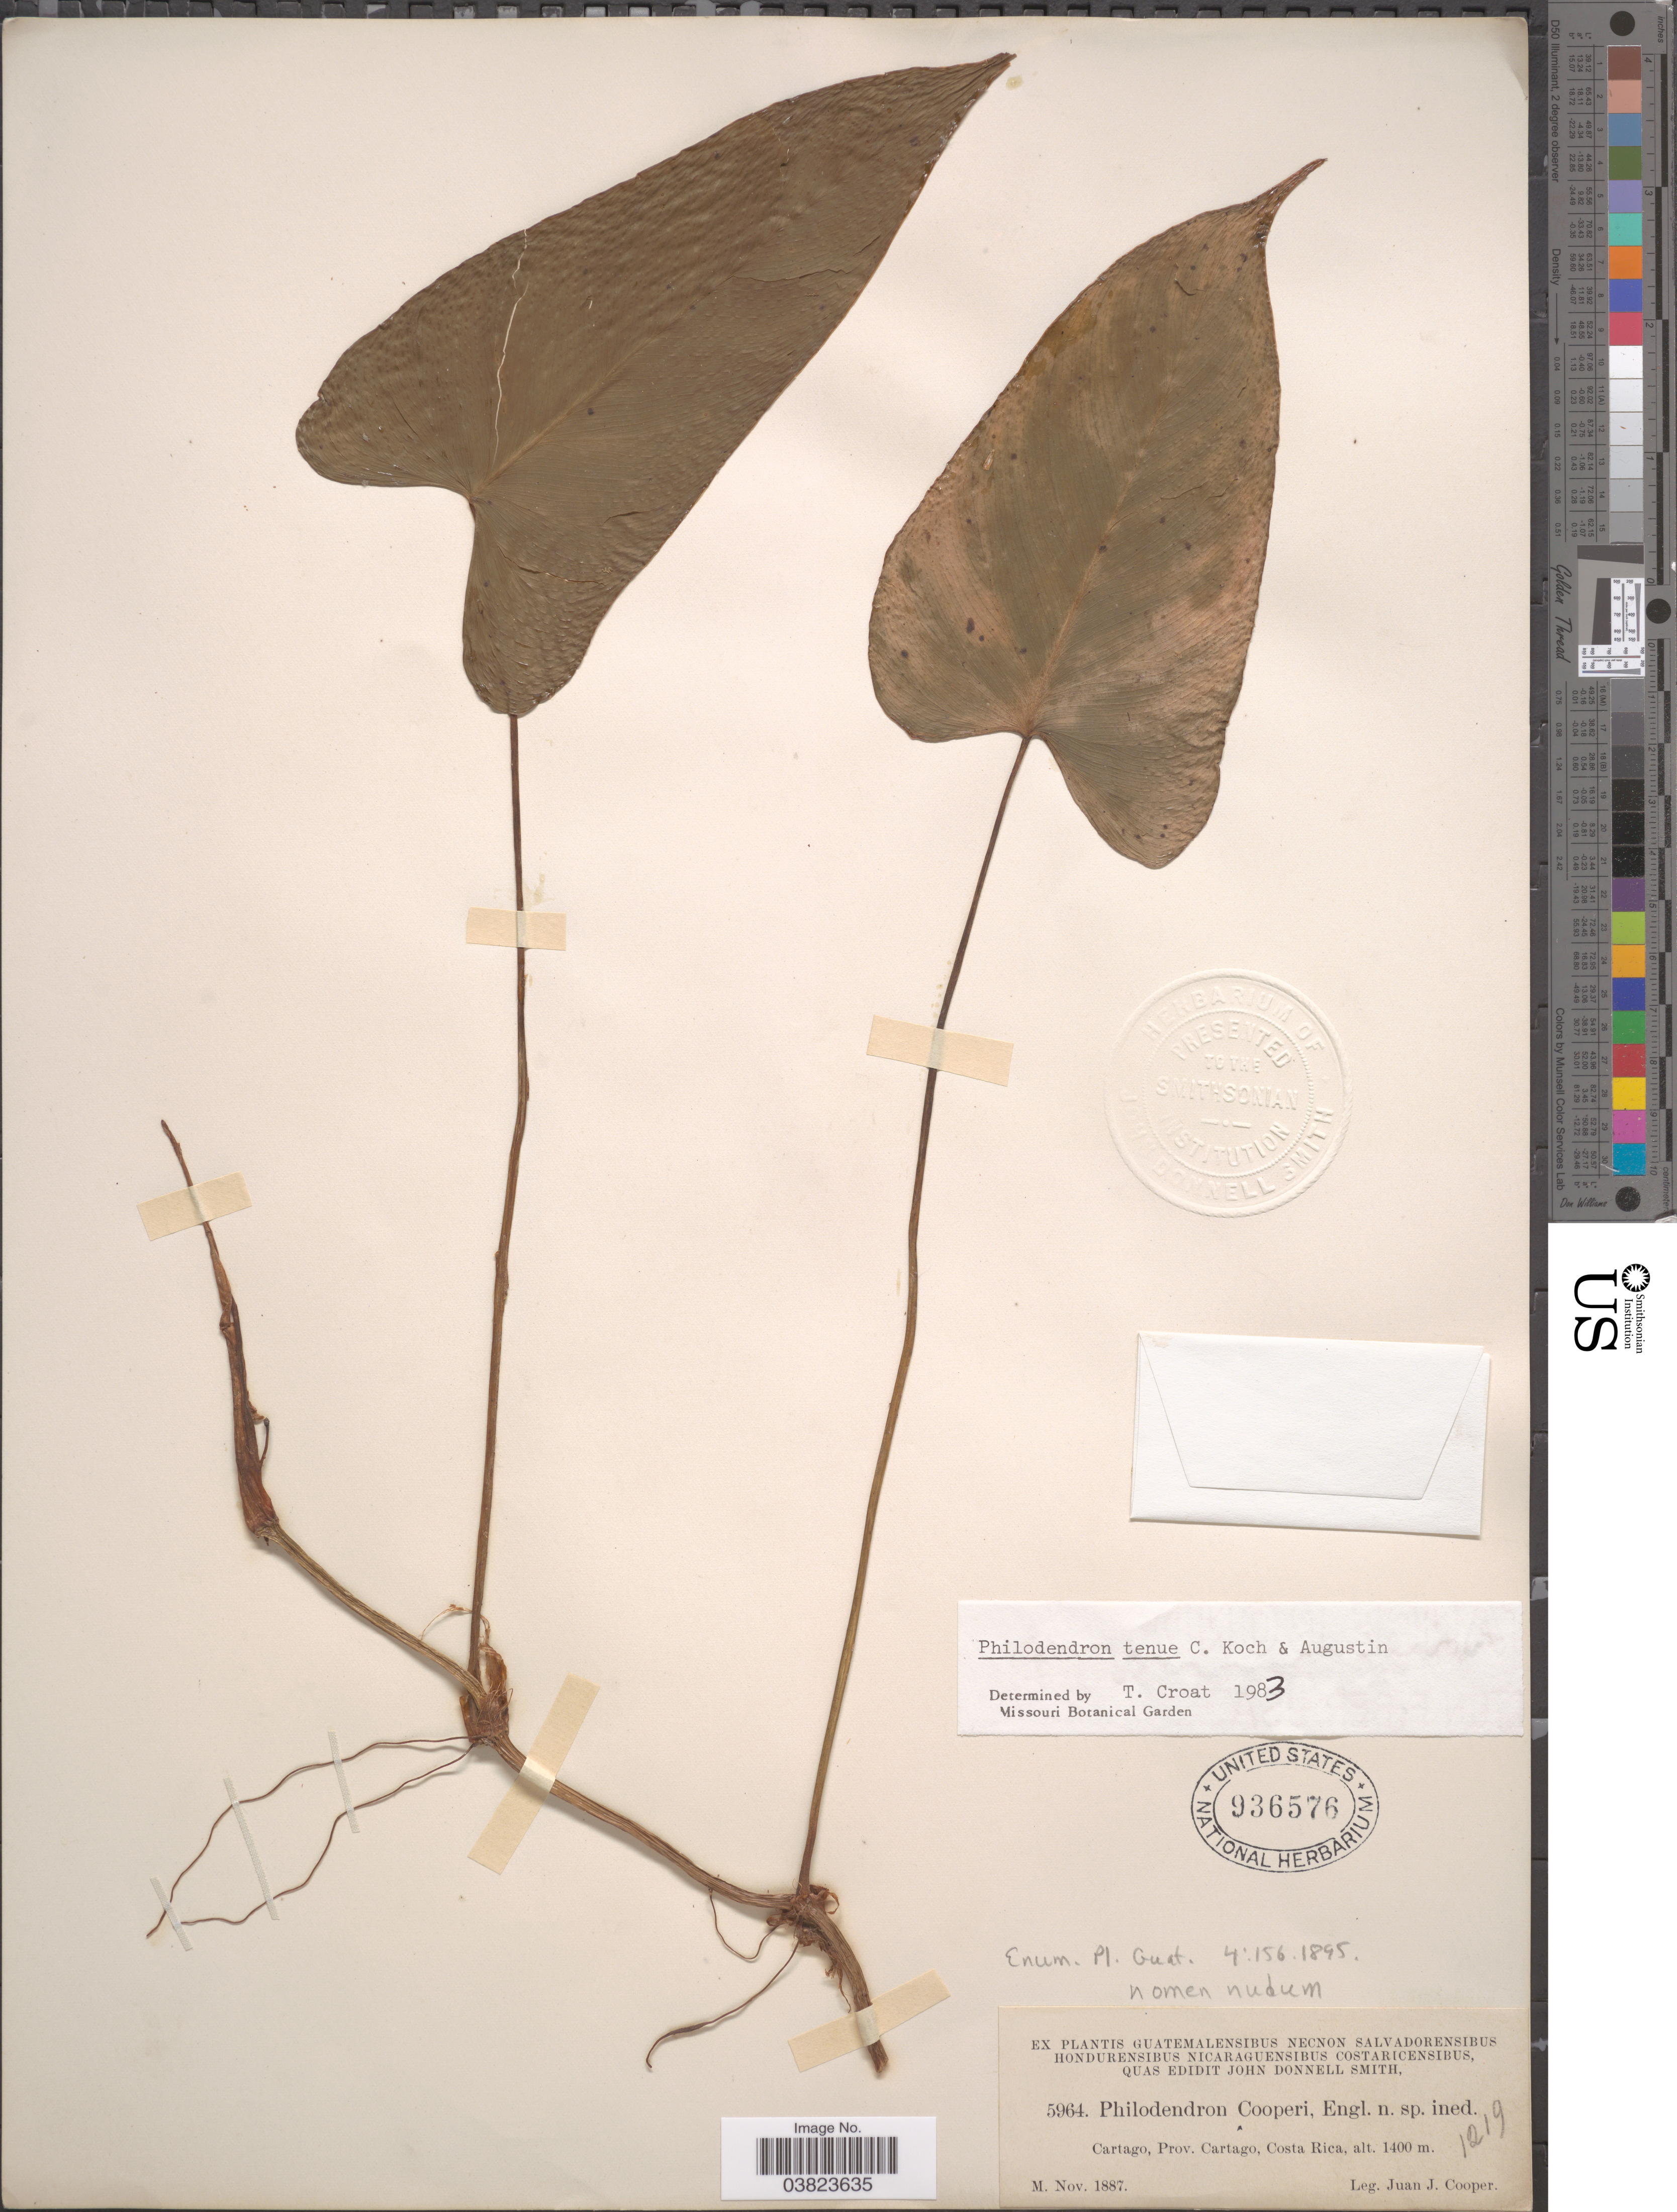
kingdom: Plantae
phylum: Tracheophyta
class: Liliopsida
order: Alismatales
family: Araceae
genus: Philodendron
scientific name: Philodendron tenue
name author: K. Koch & Augustin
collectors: J. J. Cooper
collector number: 5964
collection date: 1887-11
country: Costa Rica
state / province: Cartago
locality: Cartago.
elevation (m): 1400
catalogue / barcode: US 936576